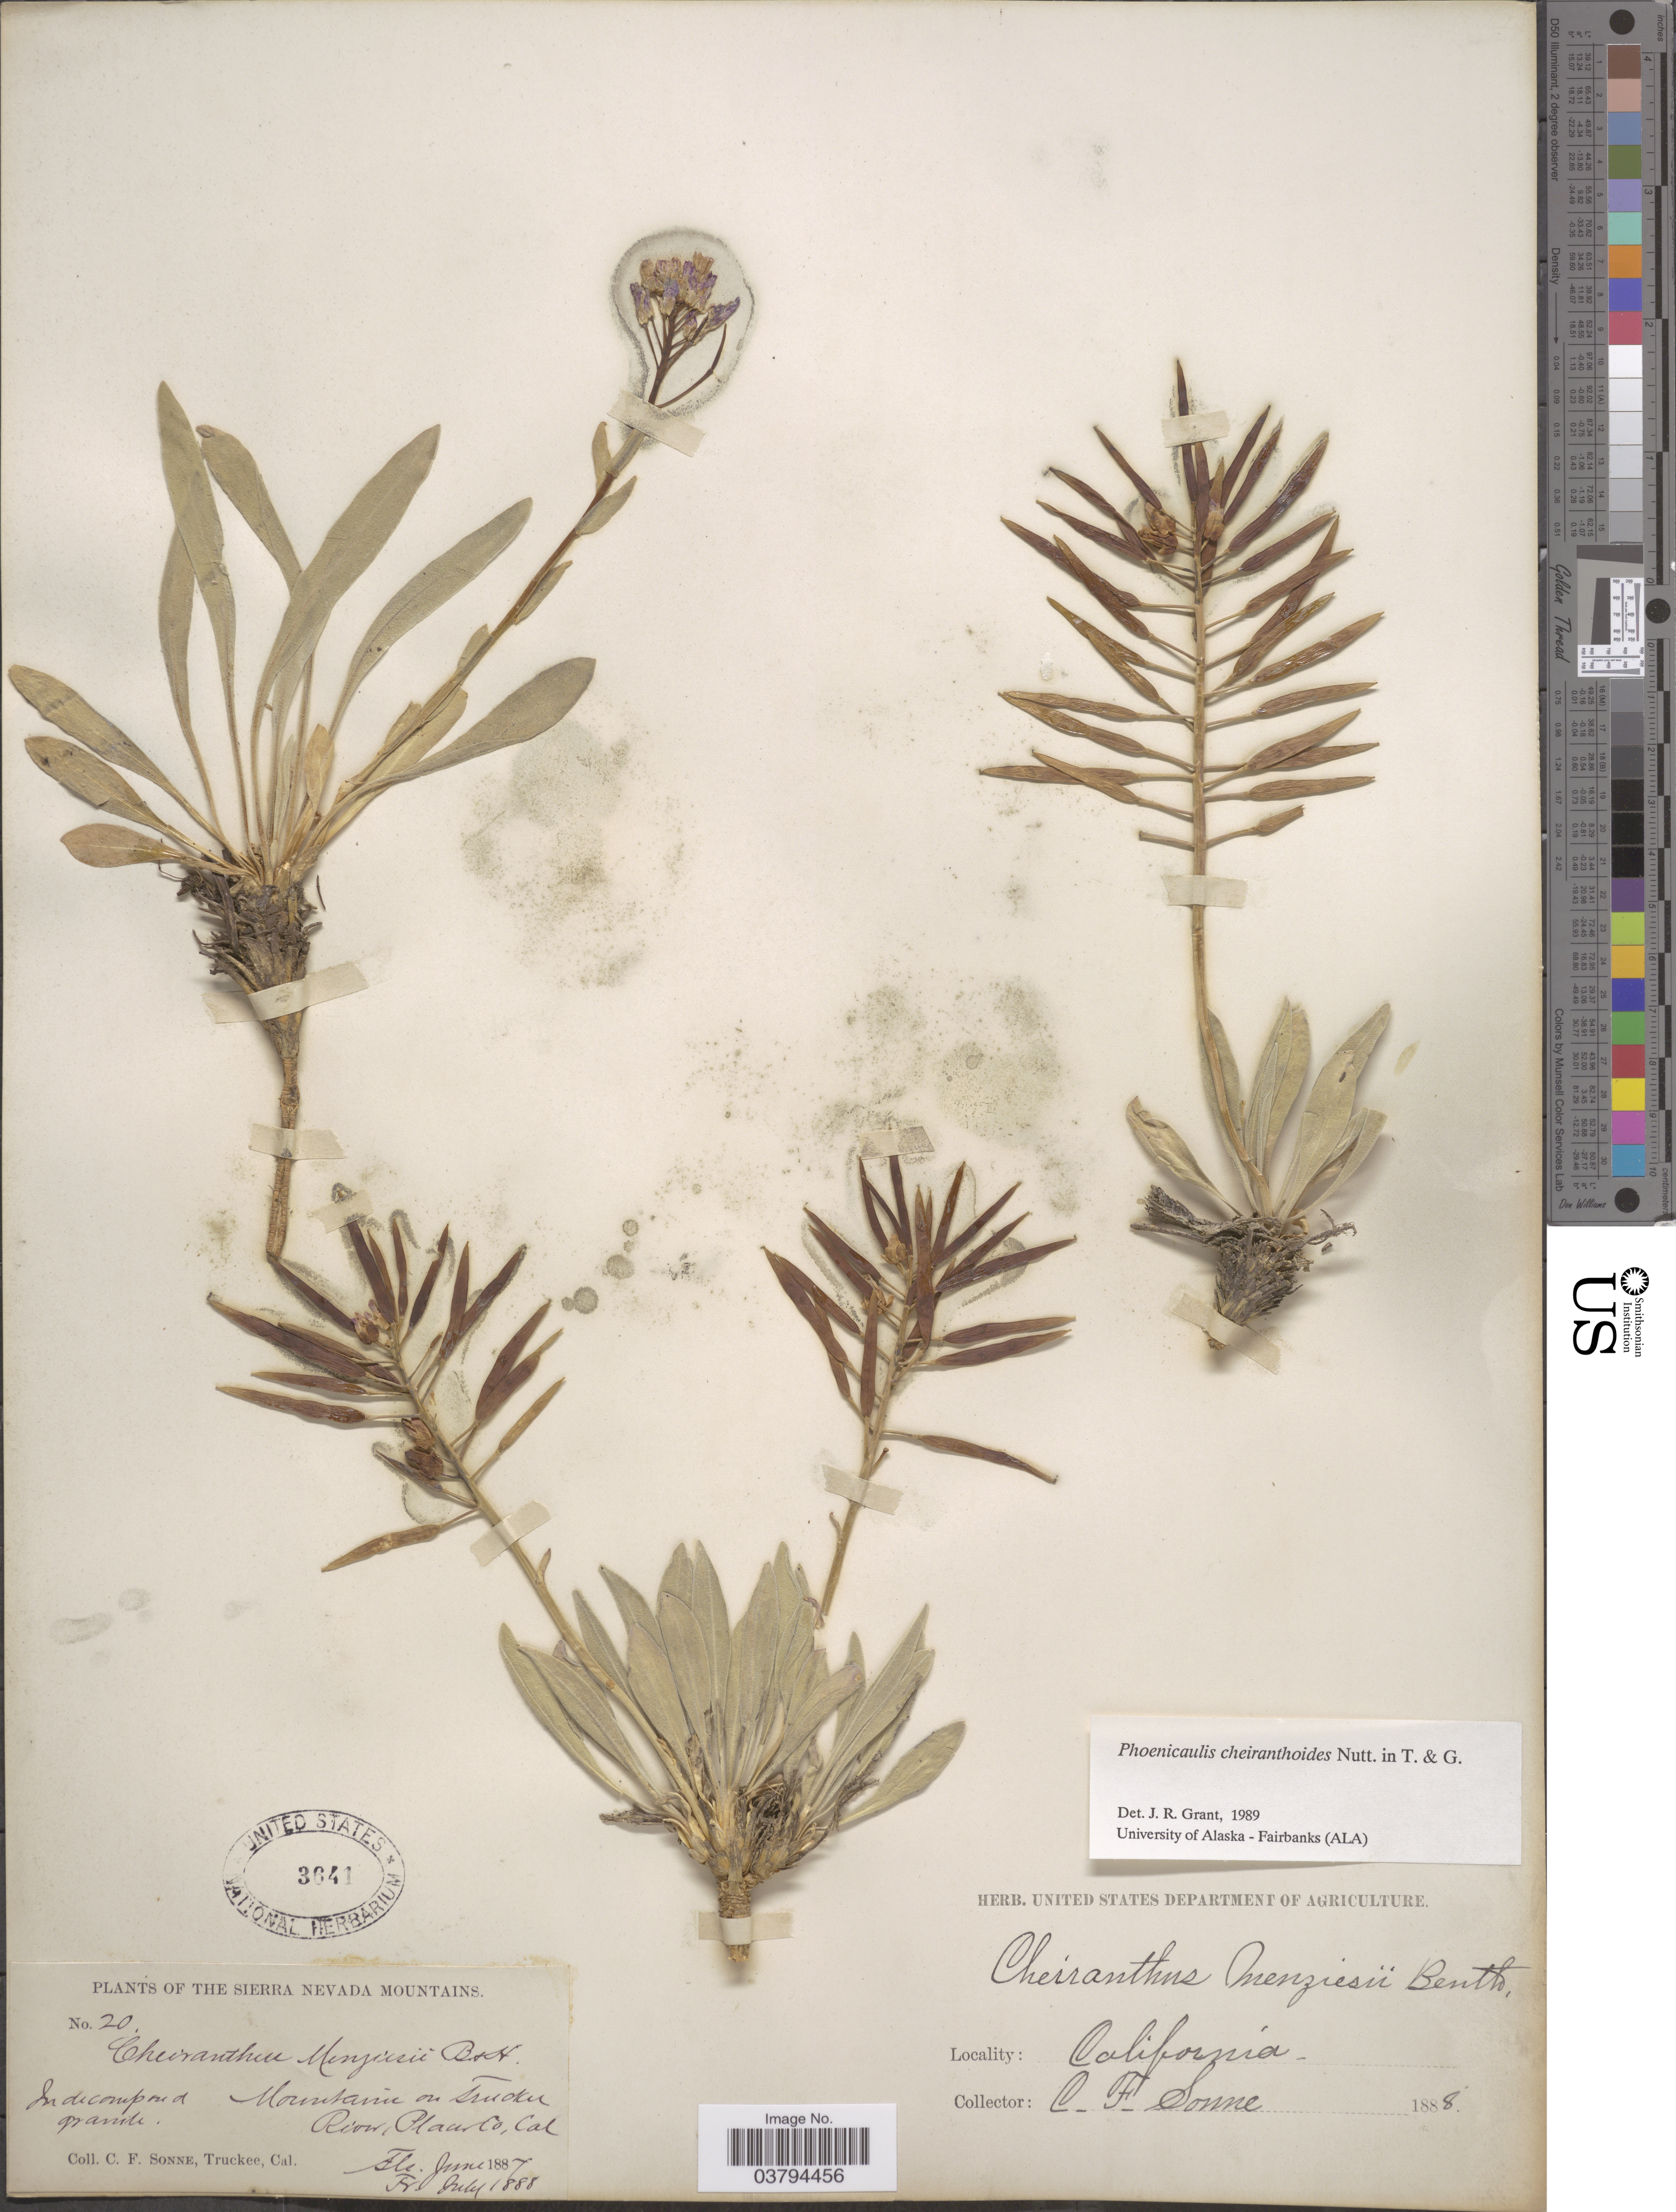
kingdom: Plantae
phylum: Tracheophyta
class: Magnoliopsida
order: Brassicales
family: Brassicaceae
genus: Phoenicaulis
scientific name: Phoenicaulis cheiranthoides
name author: Nutt.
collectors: C. Sonne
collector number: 20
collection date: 1887-06/1888-07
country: United States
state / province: California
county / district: Placer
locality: The Sierra Nevada Mountains. Mountains on Truckee River, Placer Co.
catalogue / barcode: US 3641